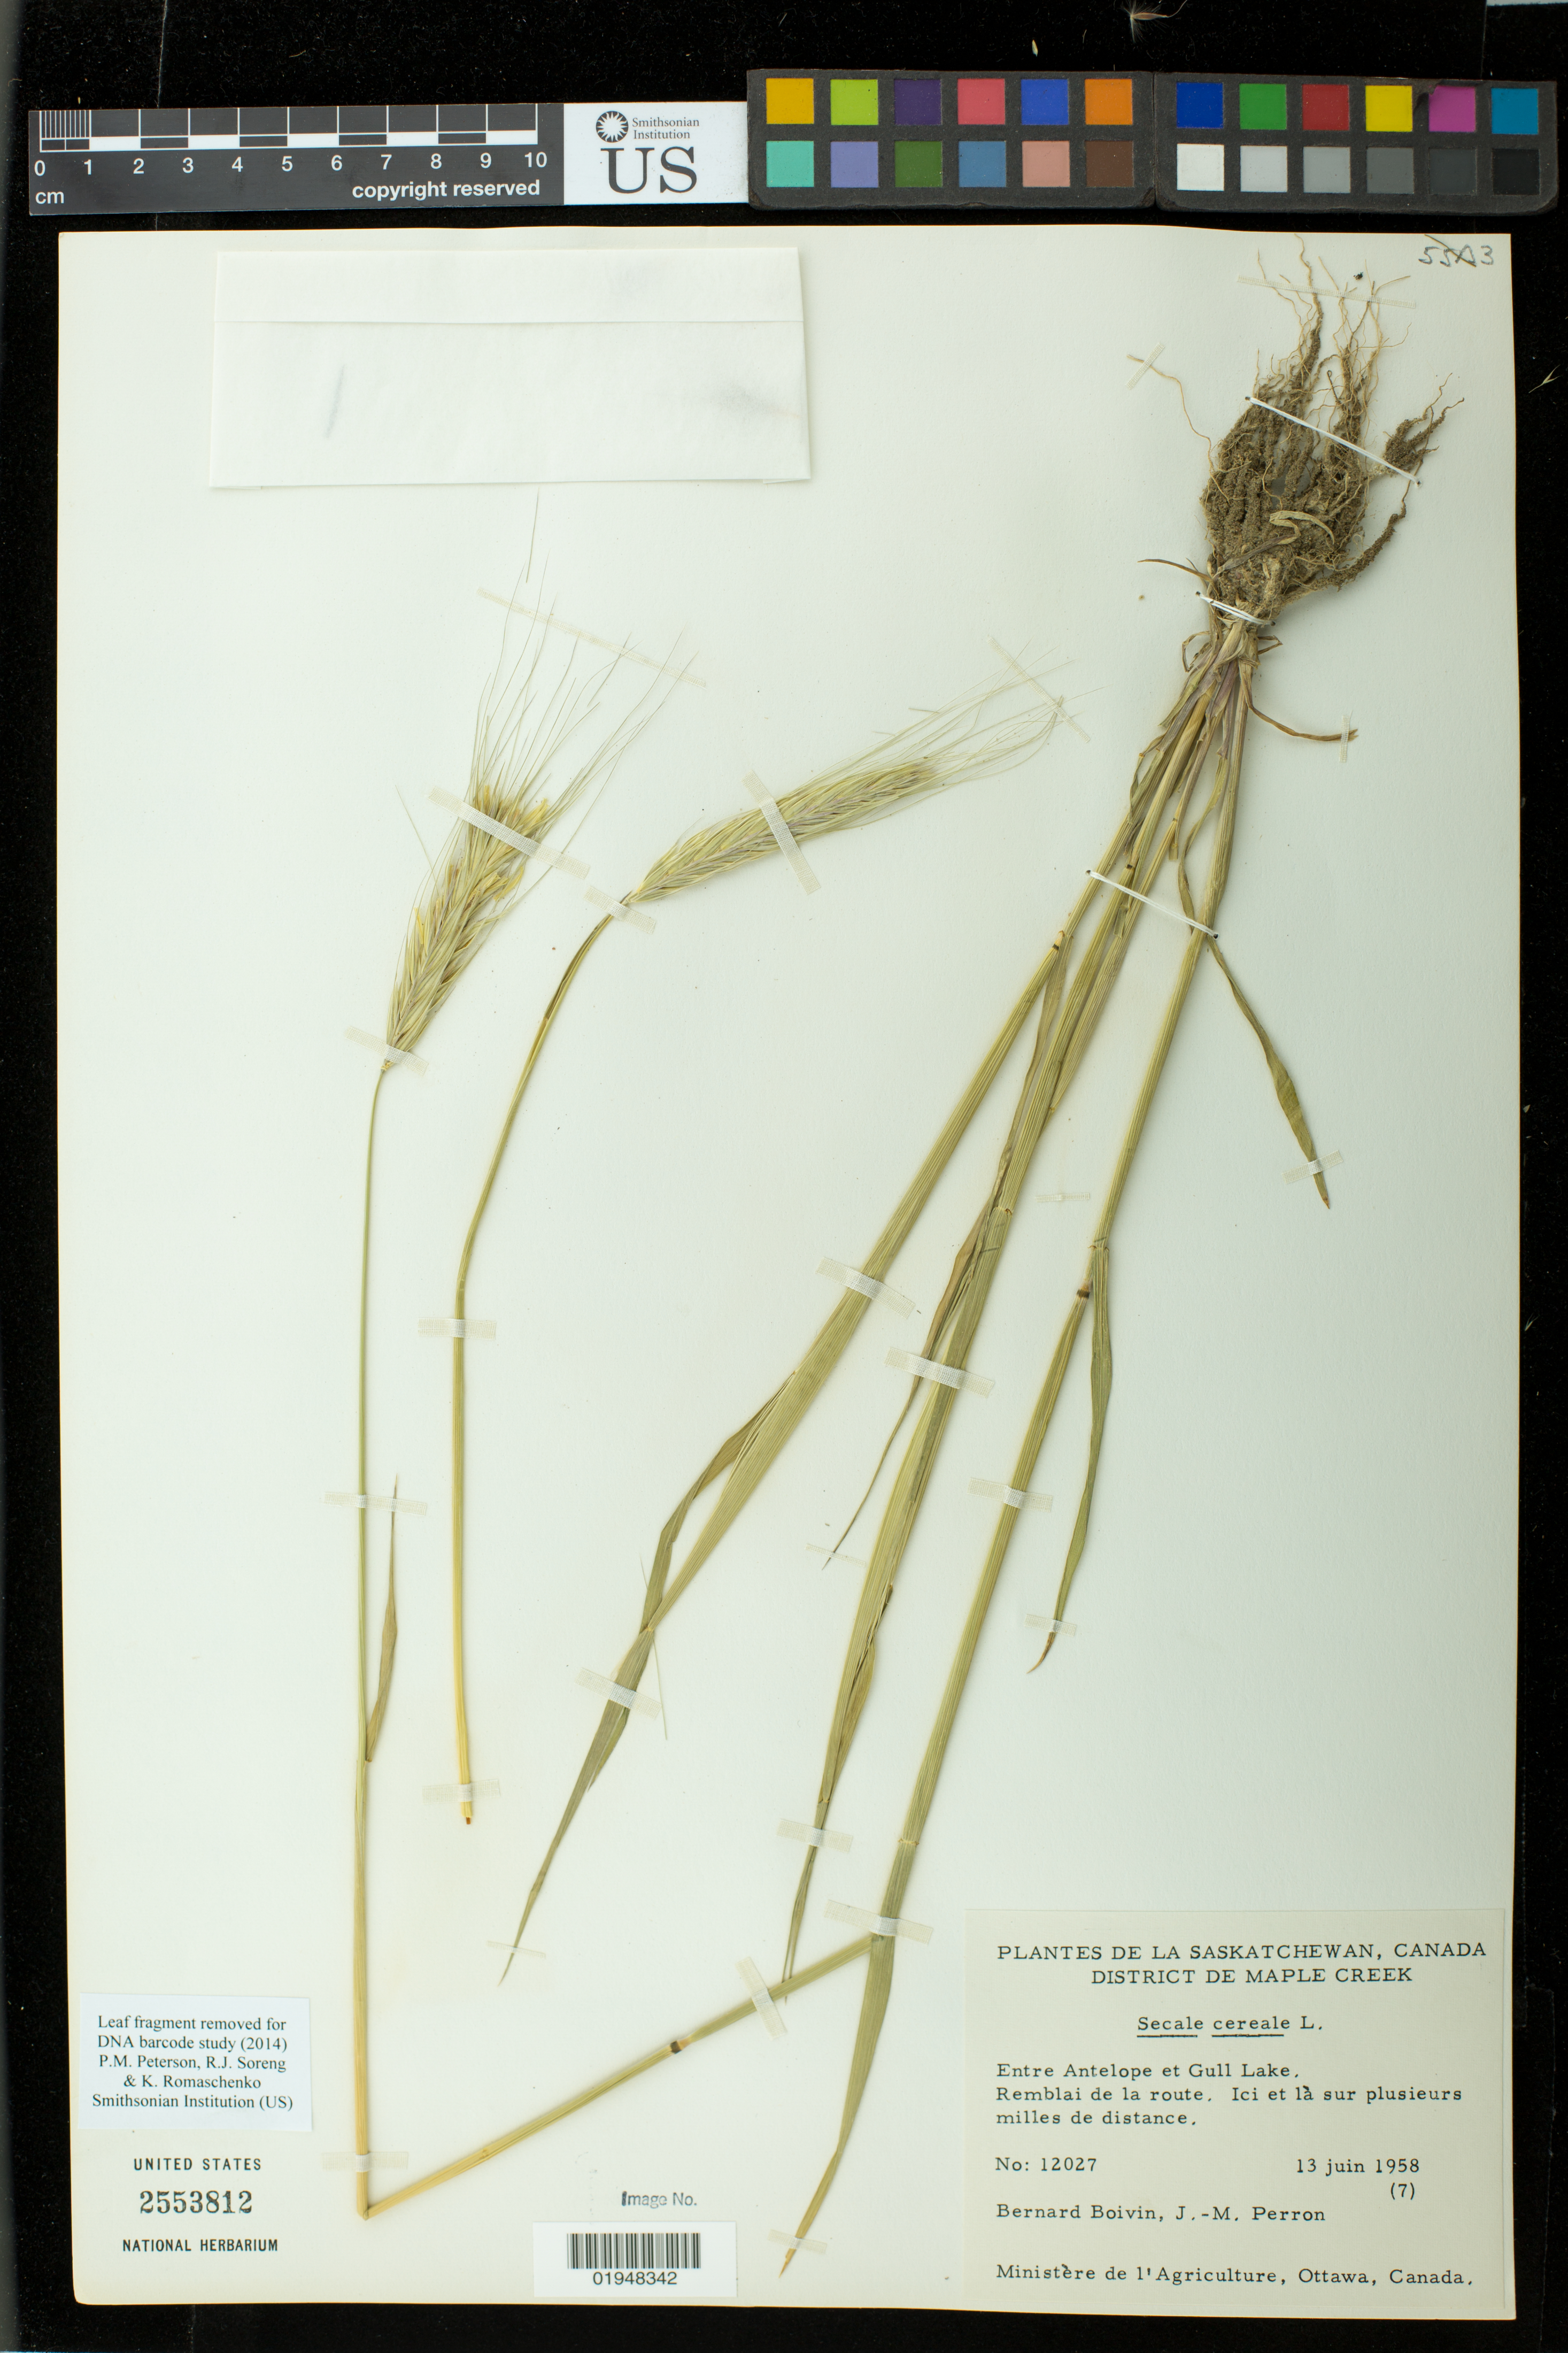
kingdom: Plantae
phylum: Tracheophyta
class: Liliopsida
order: Poales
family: Poaceae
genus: Secale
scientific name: Secale cereale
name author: L.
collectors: J. R. B. Boivin & J. Perron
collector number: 12027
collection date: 1958-06-13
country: Canada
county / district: Maple Creek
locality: Entre Antelope et Gull Lake. Remblai de la route. Ici et là sur plusieurs milles de distance.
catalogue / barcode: US 2553812